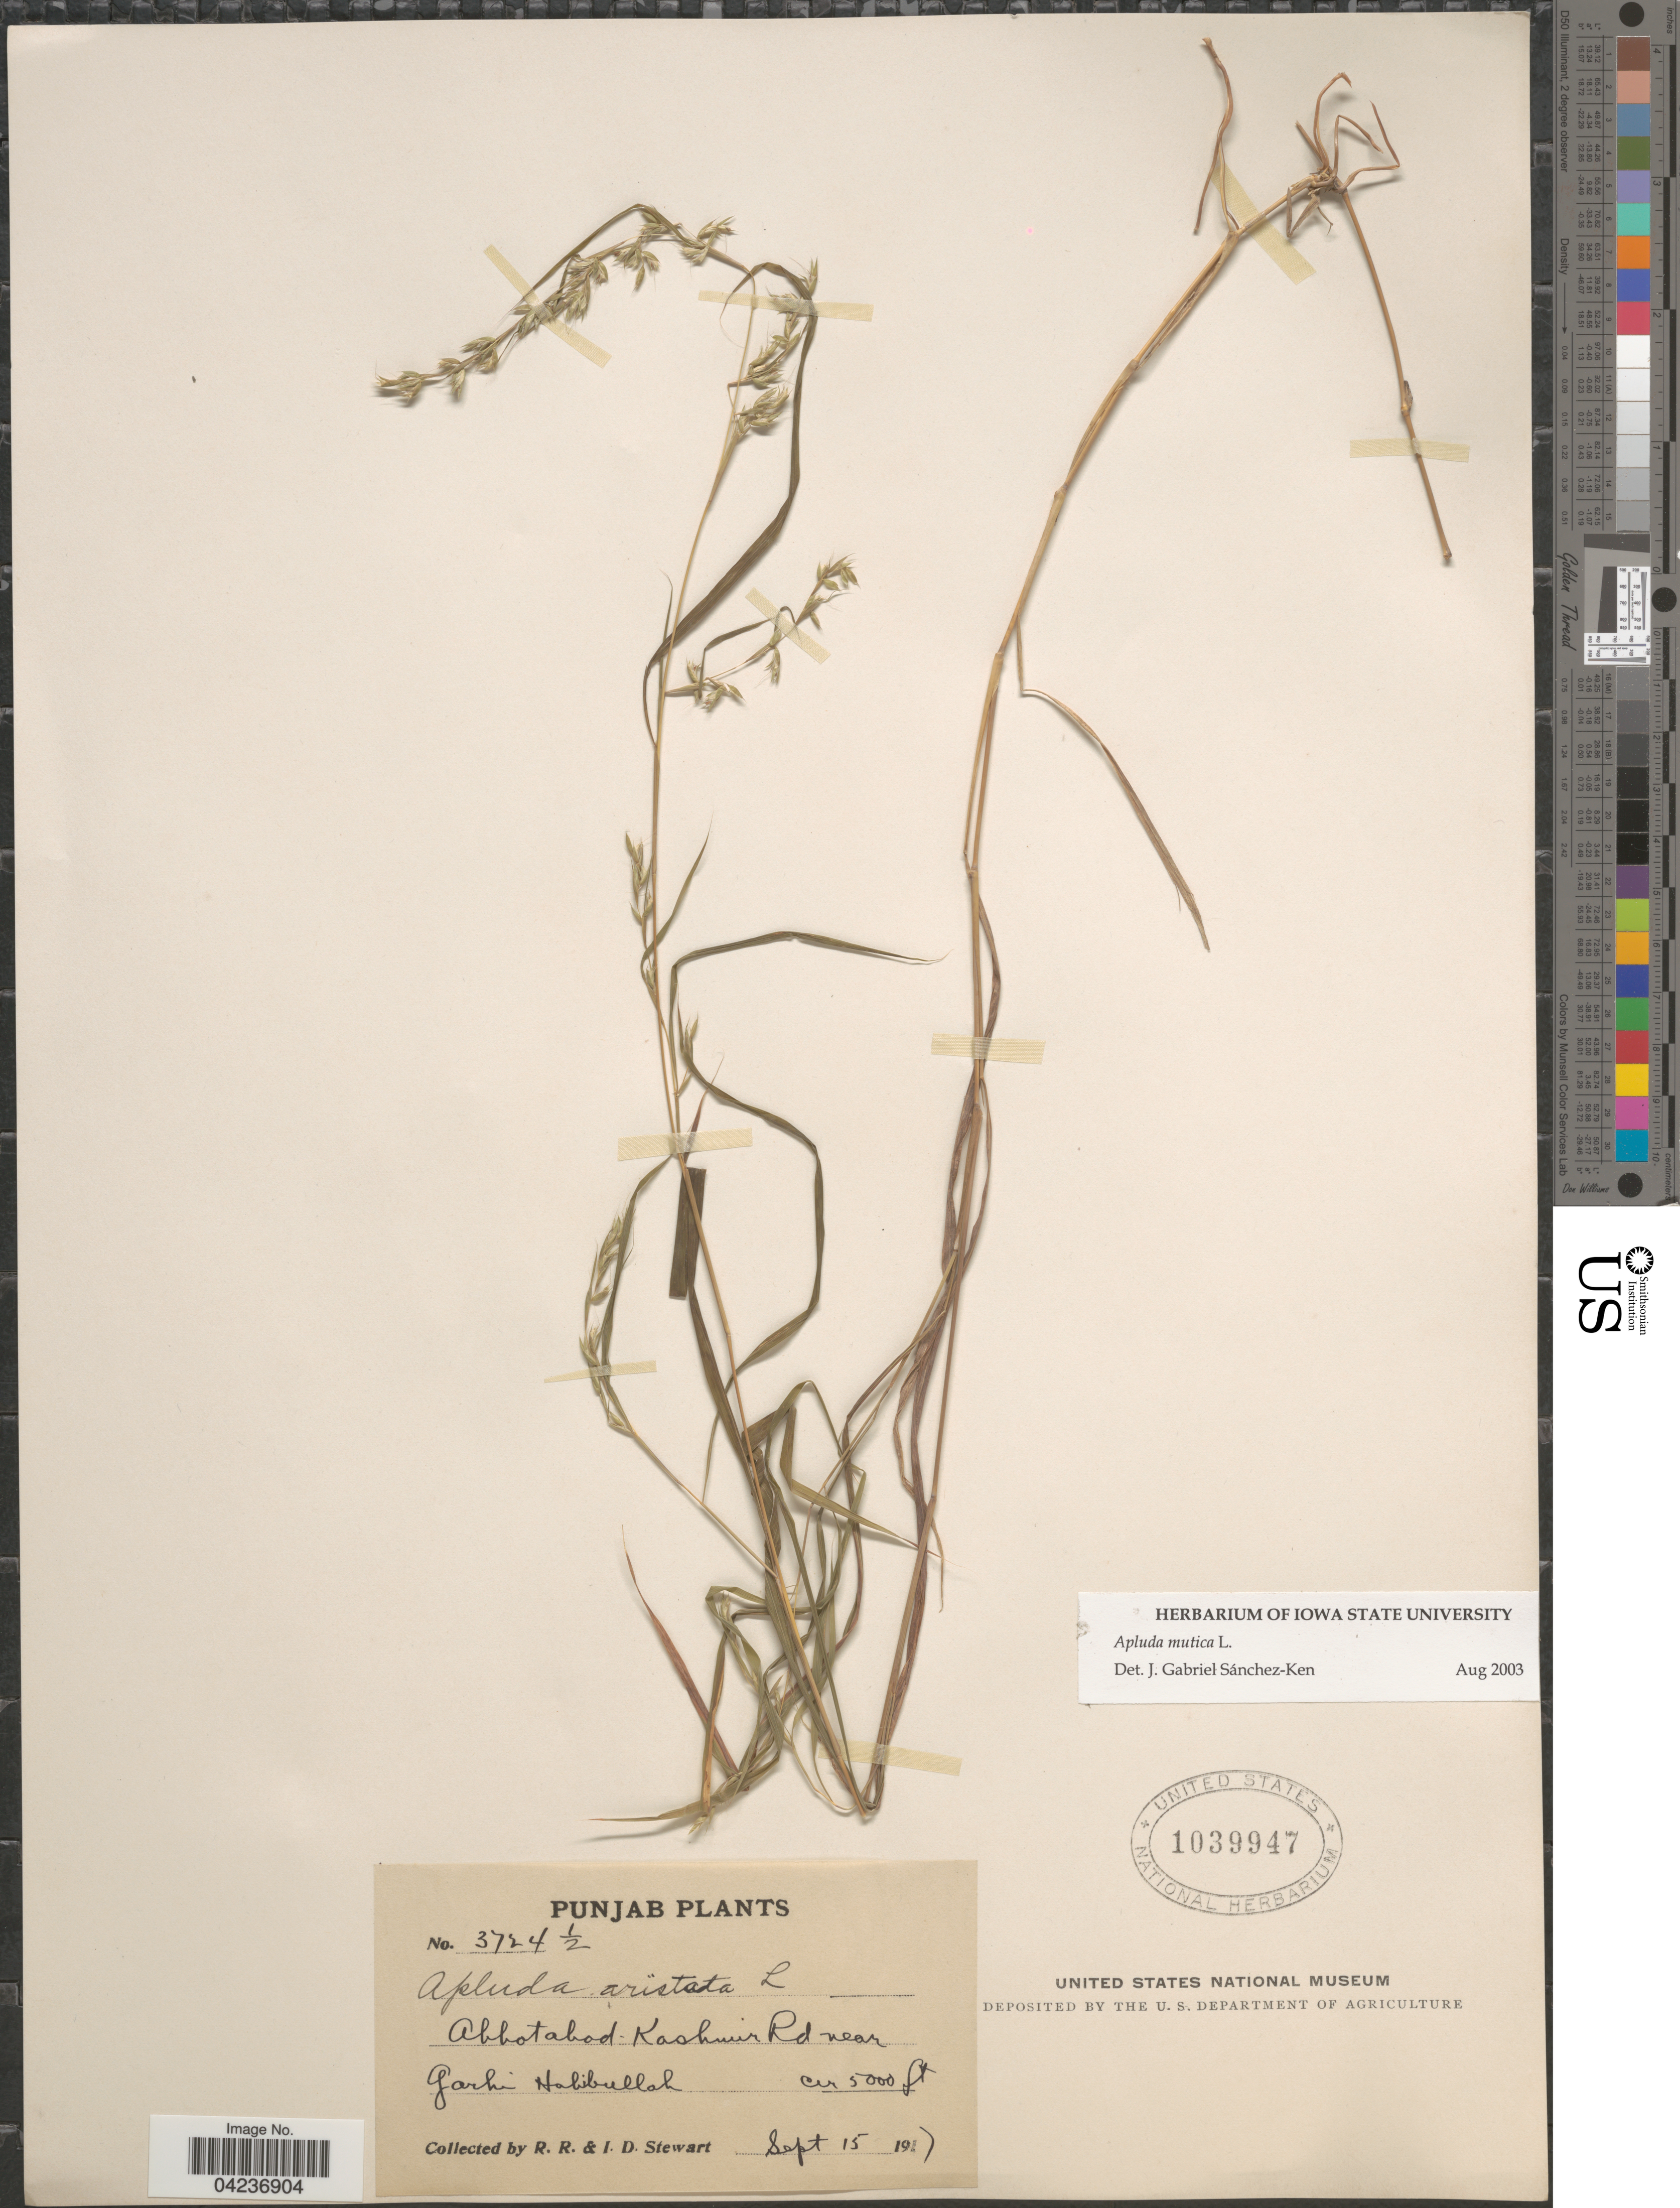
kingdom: Plantae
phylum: Tracheophyta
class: Liliopsida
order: Poales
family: Poaceae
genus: Apluda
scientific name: Apluda mutica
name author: L.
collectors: R. Stewart & I. Stewart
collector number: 3724½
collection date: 1917-09-15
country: Pakistan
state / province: Punjab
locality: Abbotabod-Kashmir Rd near Garhi Habibullah.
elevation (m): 1524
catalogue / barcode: US 1039947